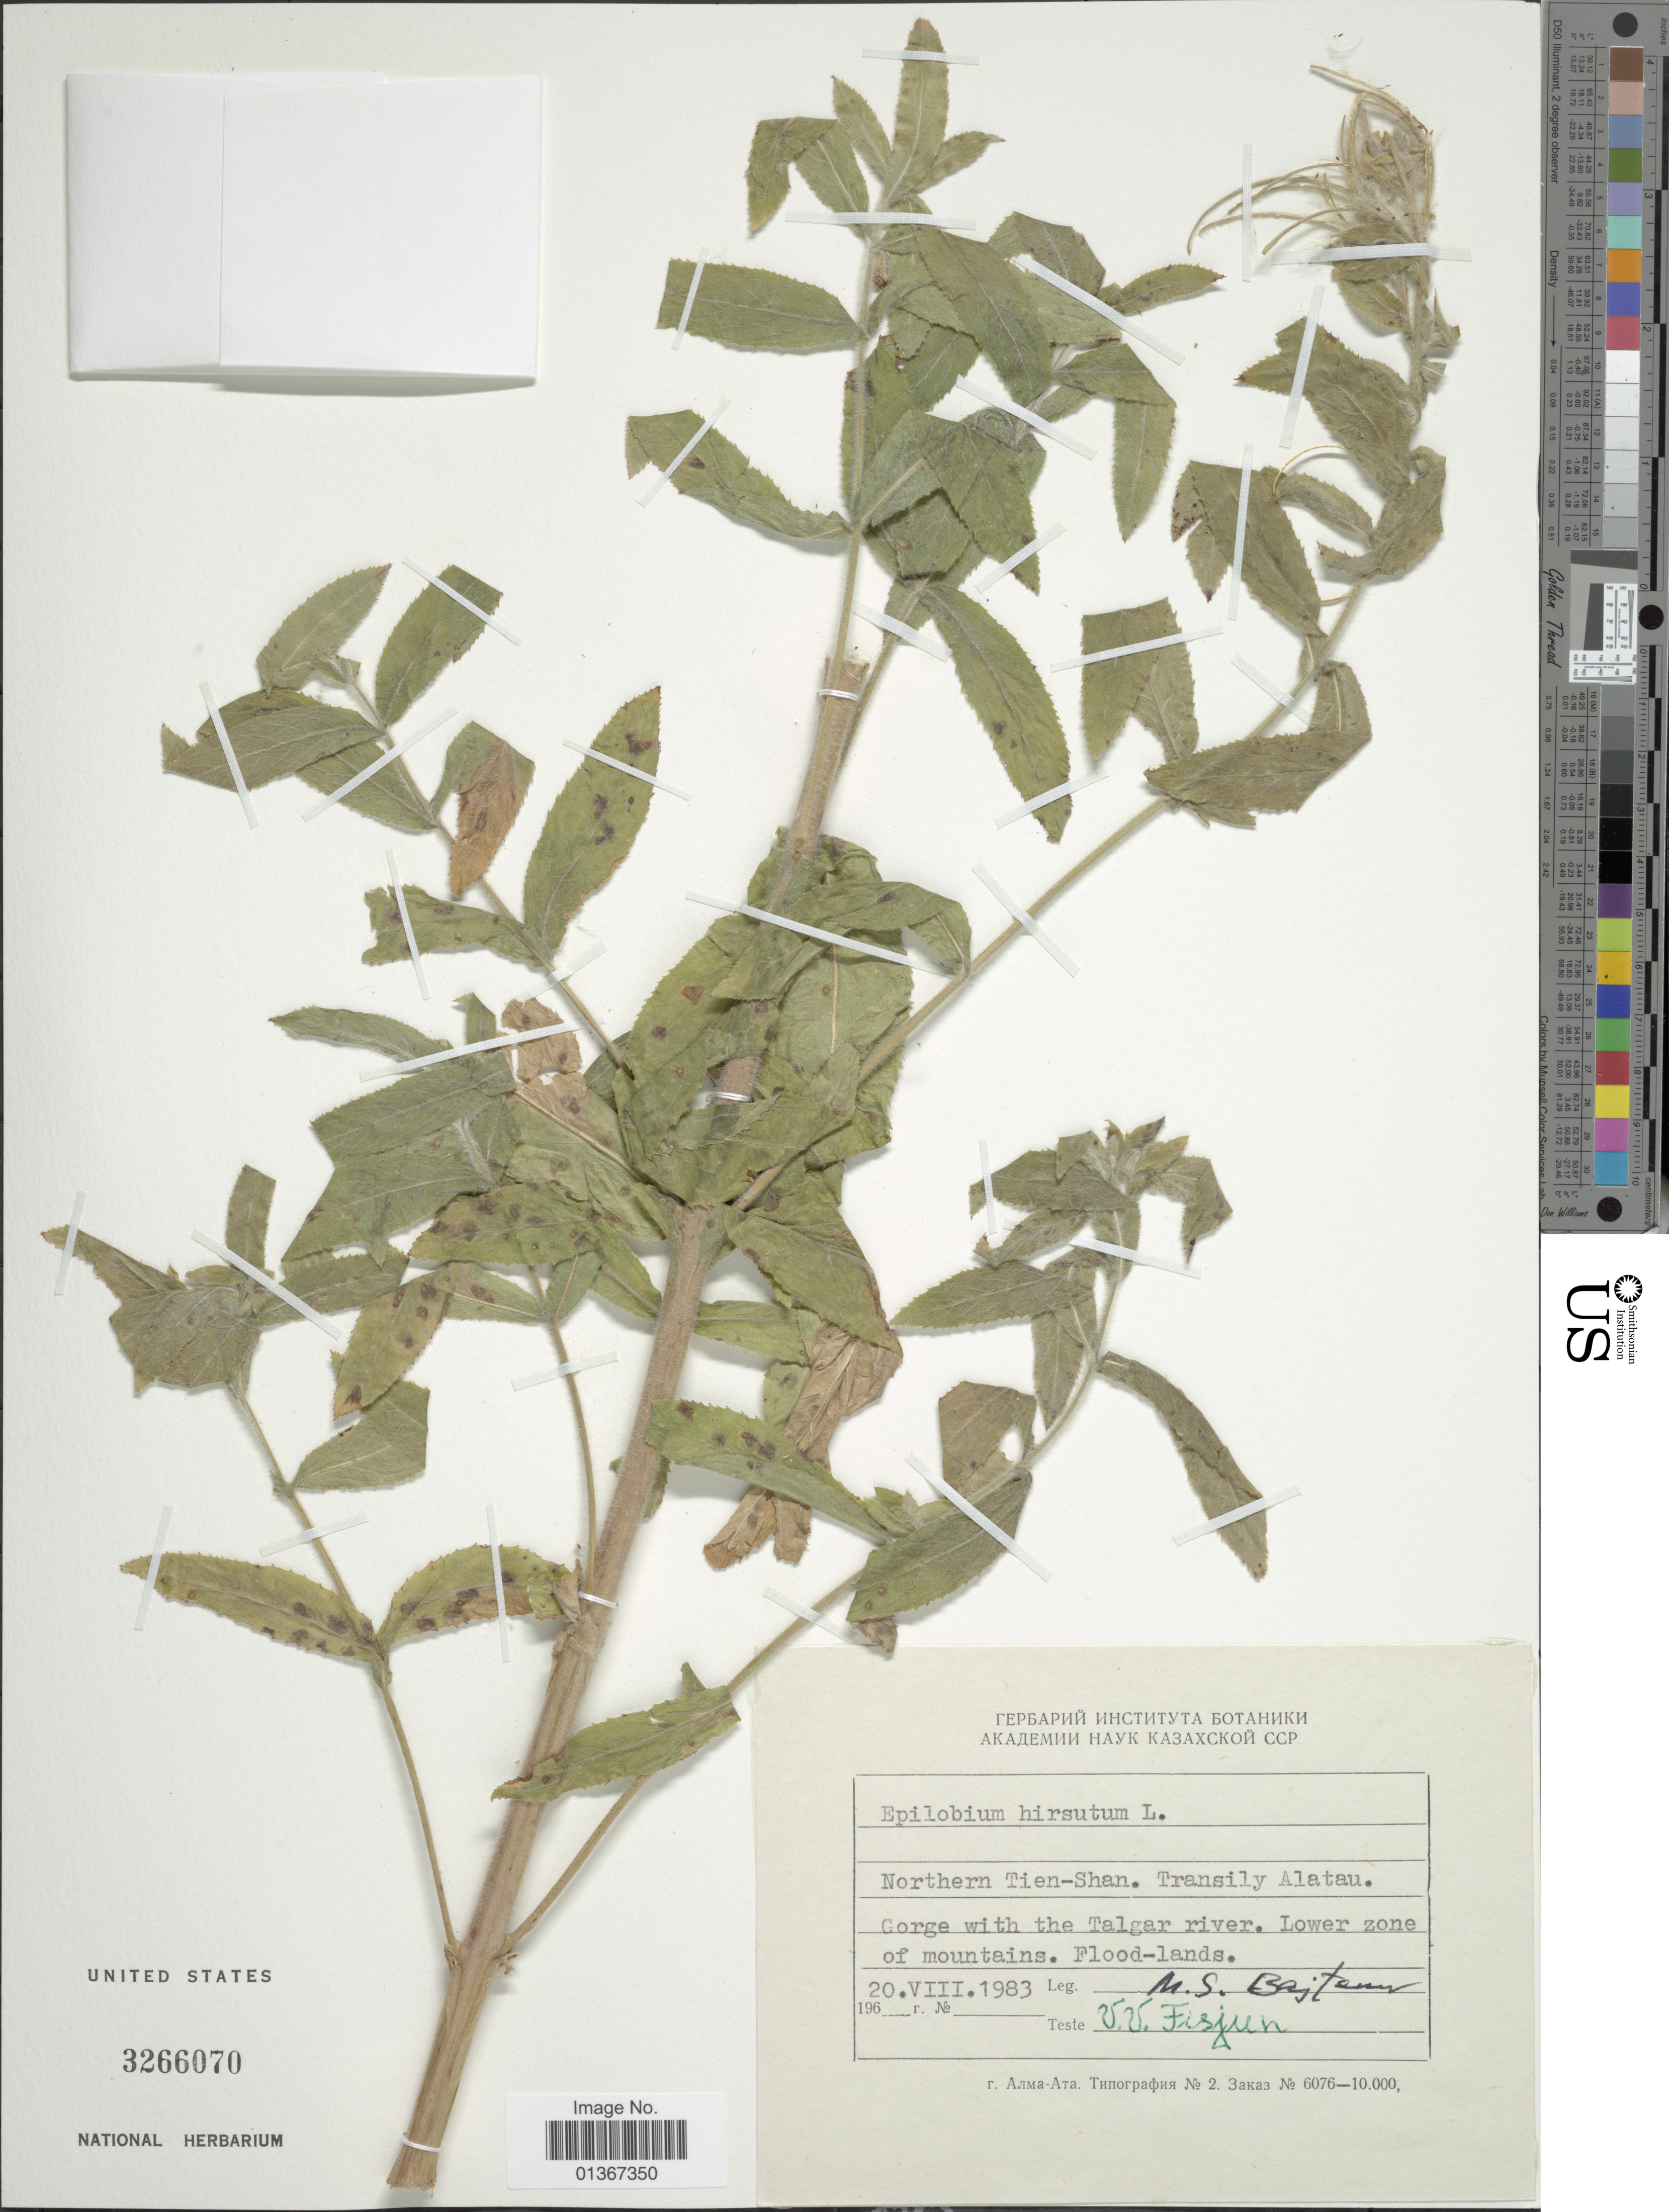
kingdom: Plantae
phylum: Tracheophyta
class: Magnoliopsida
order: Myrtales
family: Onagraceae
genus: Epilobium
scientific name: Epilobium hirsutum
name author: L.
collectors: M. Bajtenov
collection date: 1983-08-20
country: Kazakhstan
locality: Northern Tien-Shan. Transily Alatau. Gorge with the Talgar river.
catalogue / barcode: US 3266070